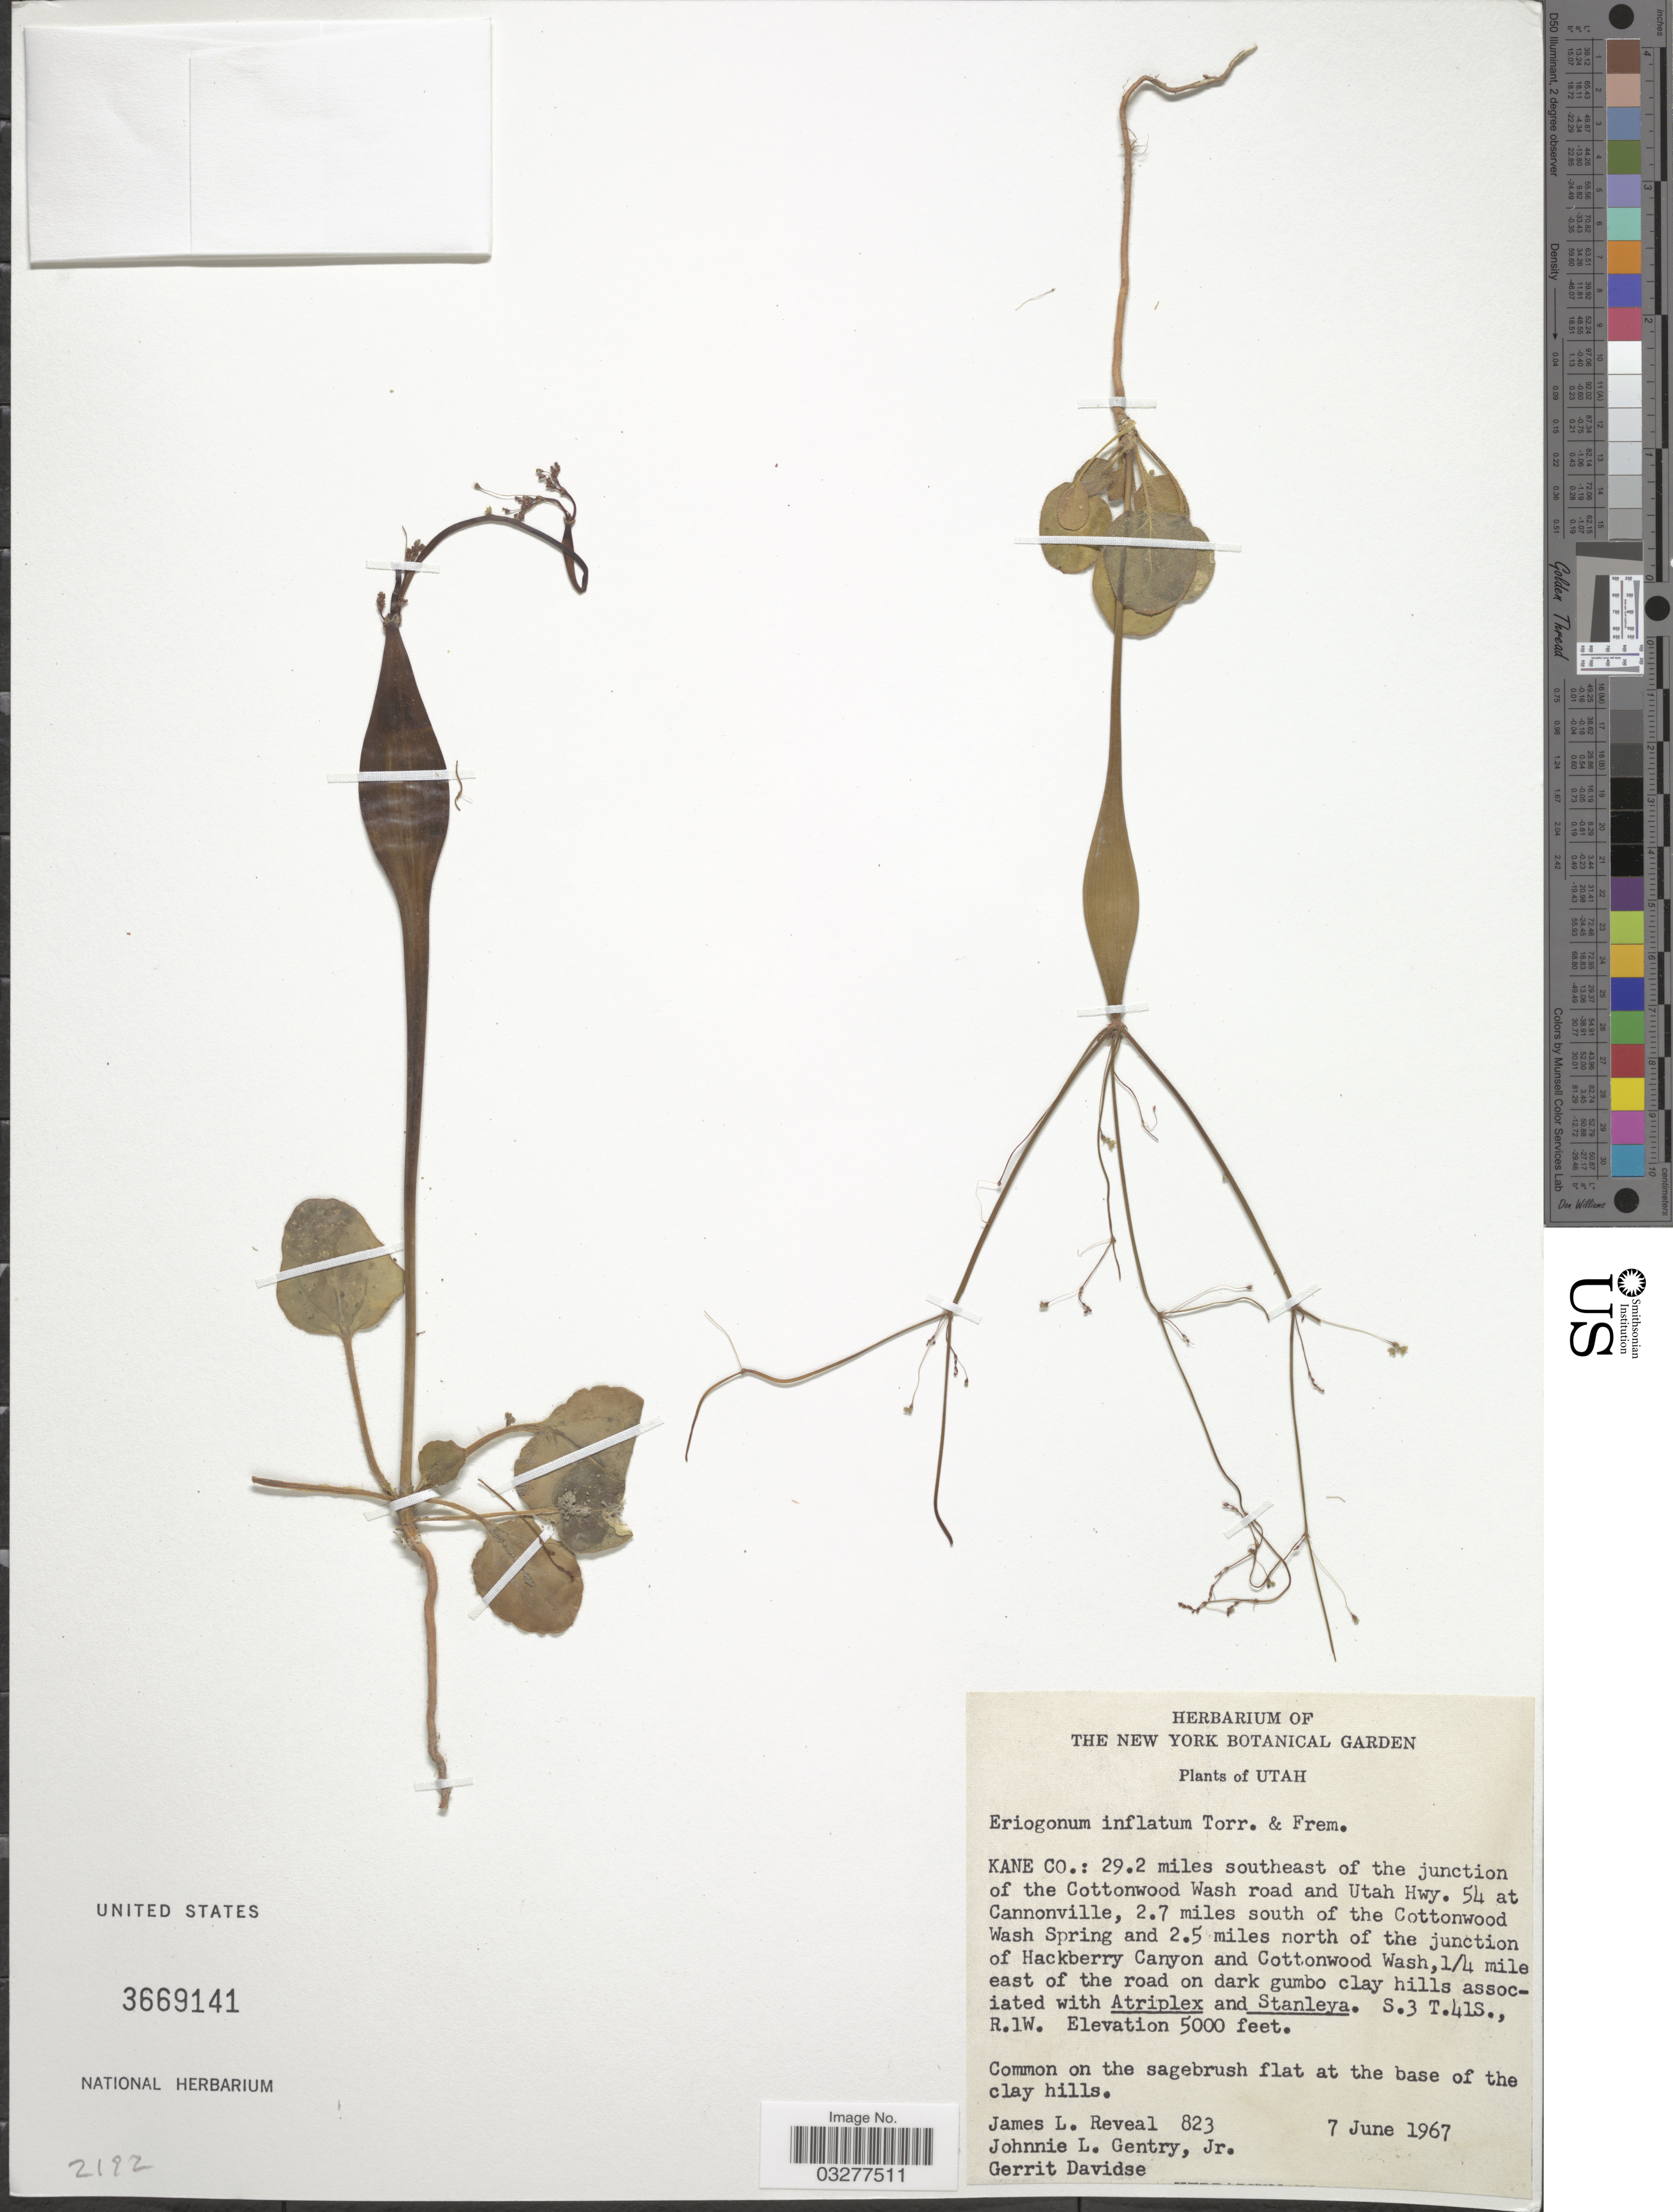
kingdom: Plantae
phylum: Tracheophyta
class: Magnoliopsida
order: Caryophyllales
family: Polygonaceae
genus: Eriogonum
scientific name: Eriogonum inflatum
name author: Torr. & Frém.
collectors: J. L. Reveal, J. L. Gentry & G. Davidse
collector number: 823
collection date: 1967-06-07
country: United States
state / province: Utah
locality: Kane Co.: 29.2 miles southeast of the junction of the Cottonwood Wash road and Utah Hwy. 54 at Cannonville, 2.7 miles south of the Cottonwood Wash Spring and 2.5 miles north of the junction of Hackberry Canyon and Cottonwood Wash, ¼ mile east of the road on dark gumbo clay hills. S.3 T.41S., R.1W.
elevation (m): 1524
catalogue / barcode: US 3669141